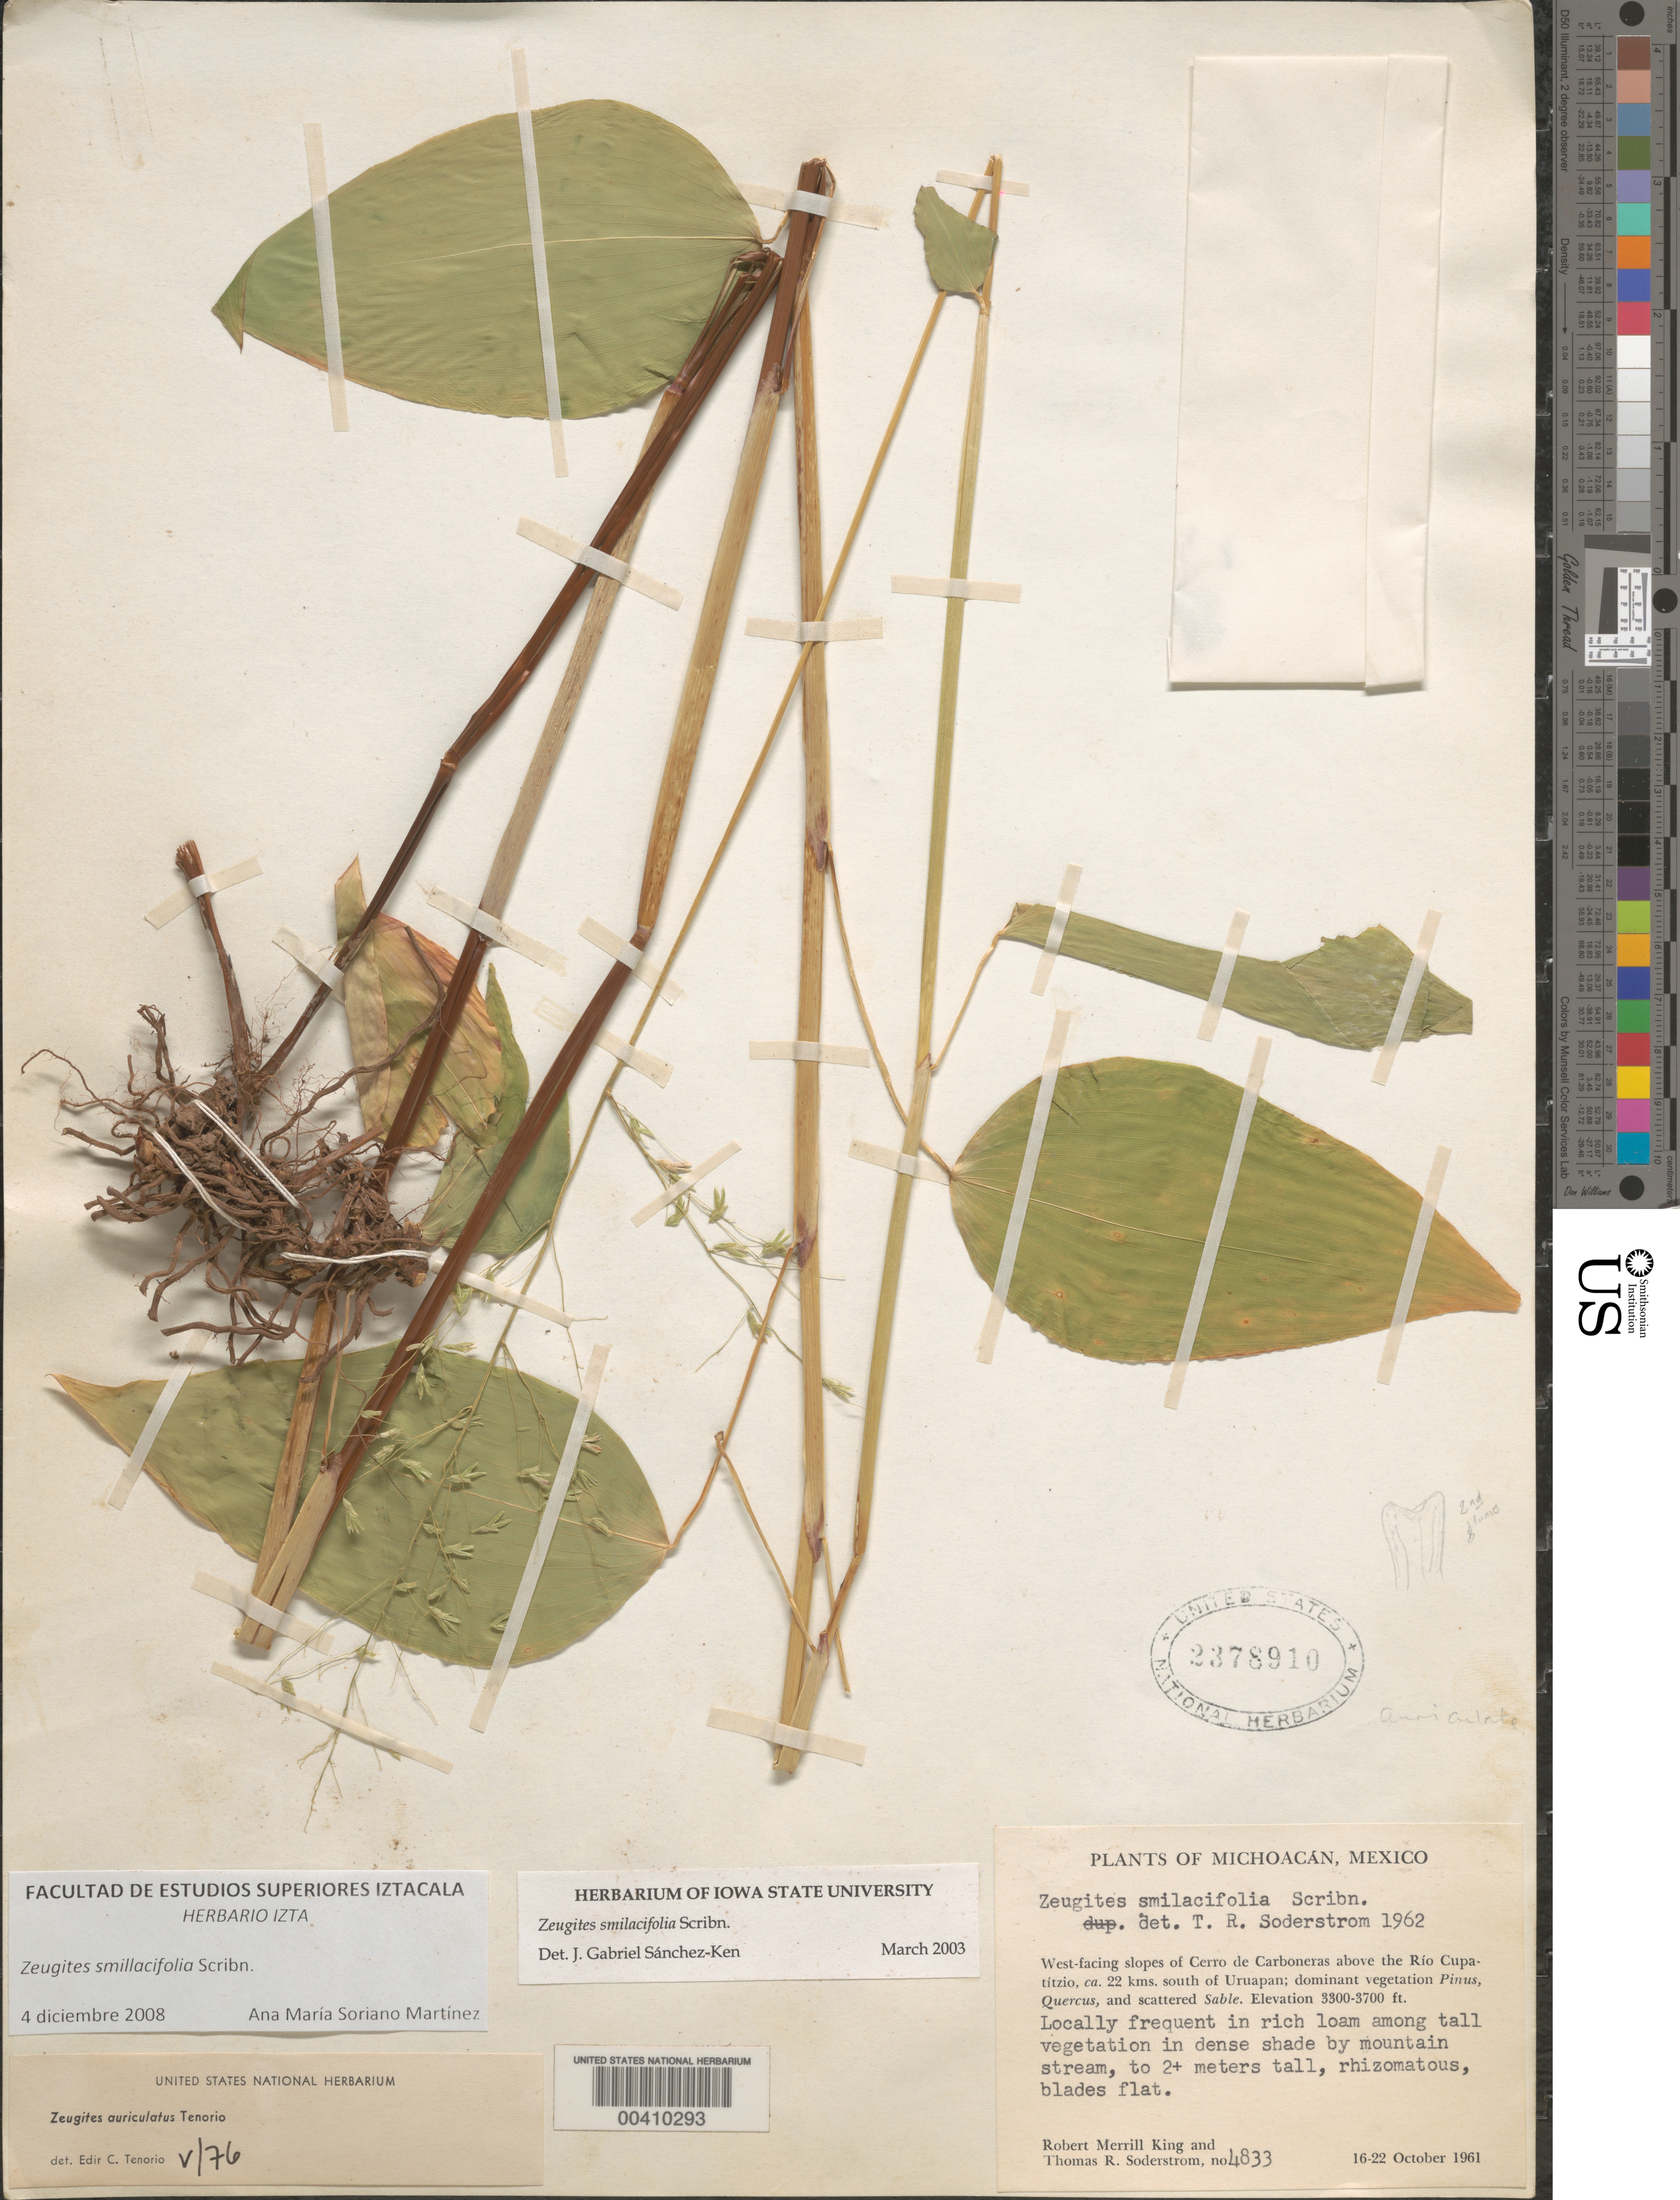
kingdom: Plantae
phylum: Tracheophyta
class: Liliopsida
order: Poales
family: Poaceae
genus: Zeugites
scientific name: Zeugites smilacifolius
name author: Scribn.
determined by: Soderstrom, T. R.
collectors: R. M. King & T. R. Soderstrom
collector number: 4833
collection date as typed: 16 Oct 1961 to 22 Oct 1961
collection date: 1961-10-16/1961-10-22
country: Mexico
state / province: Michoacán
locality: W-facing slopes of Cerro de Carboneras above the R¡o Cupat¡tzio, ca. 22 km S of Uruapan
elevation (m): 1006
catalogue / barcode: US 2378910